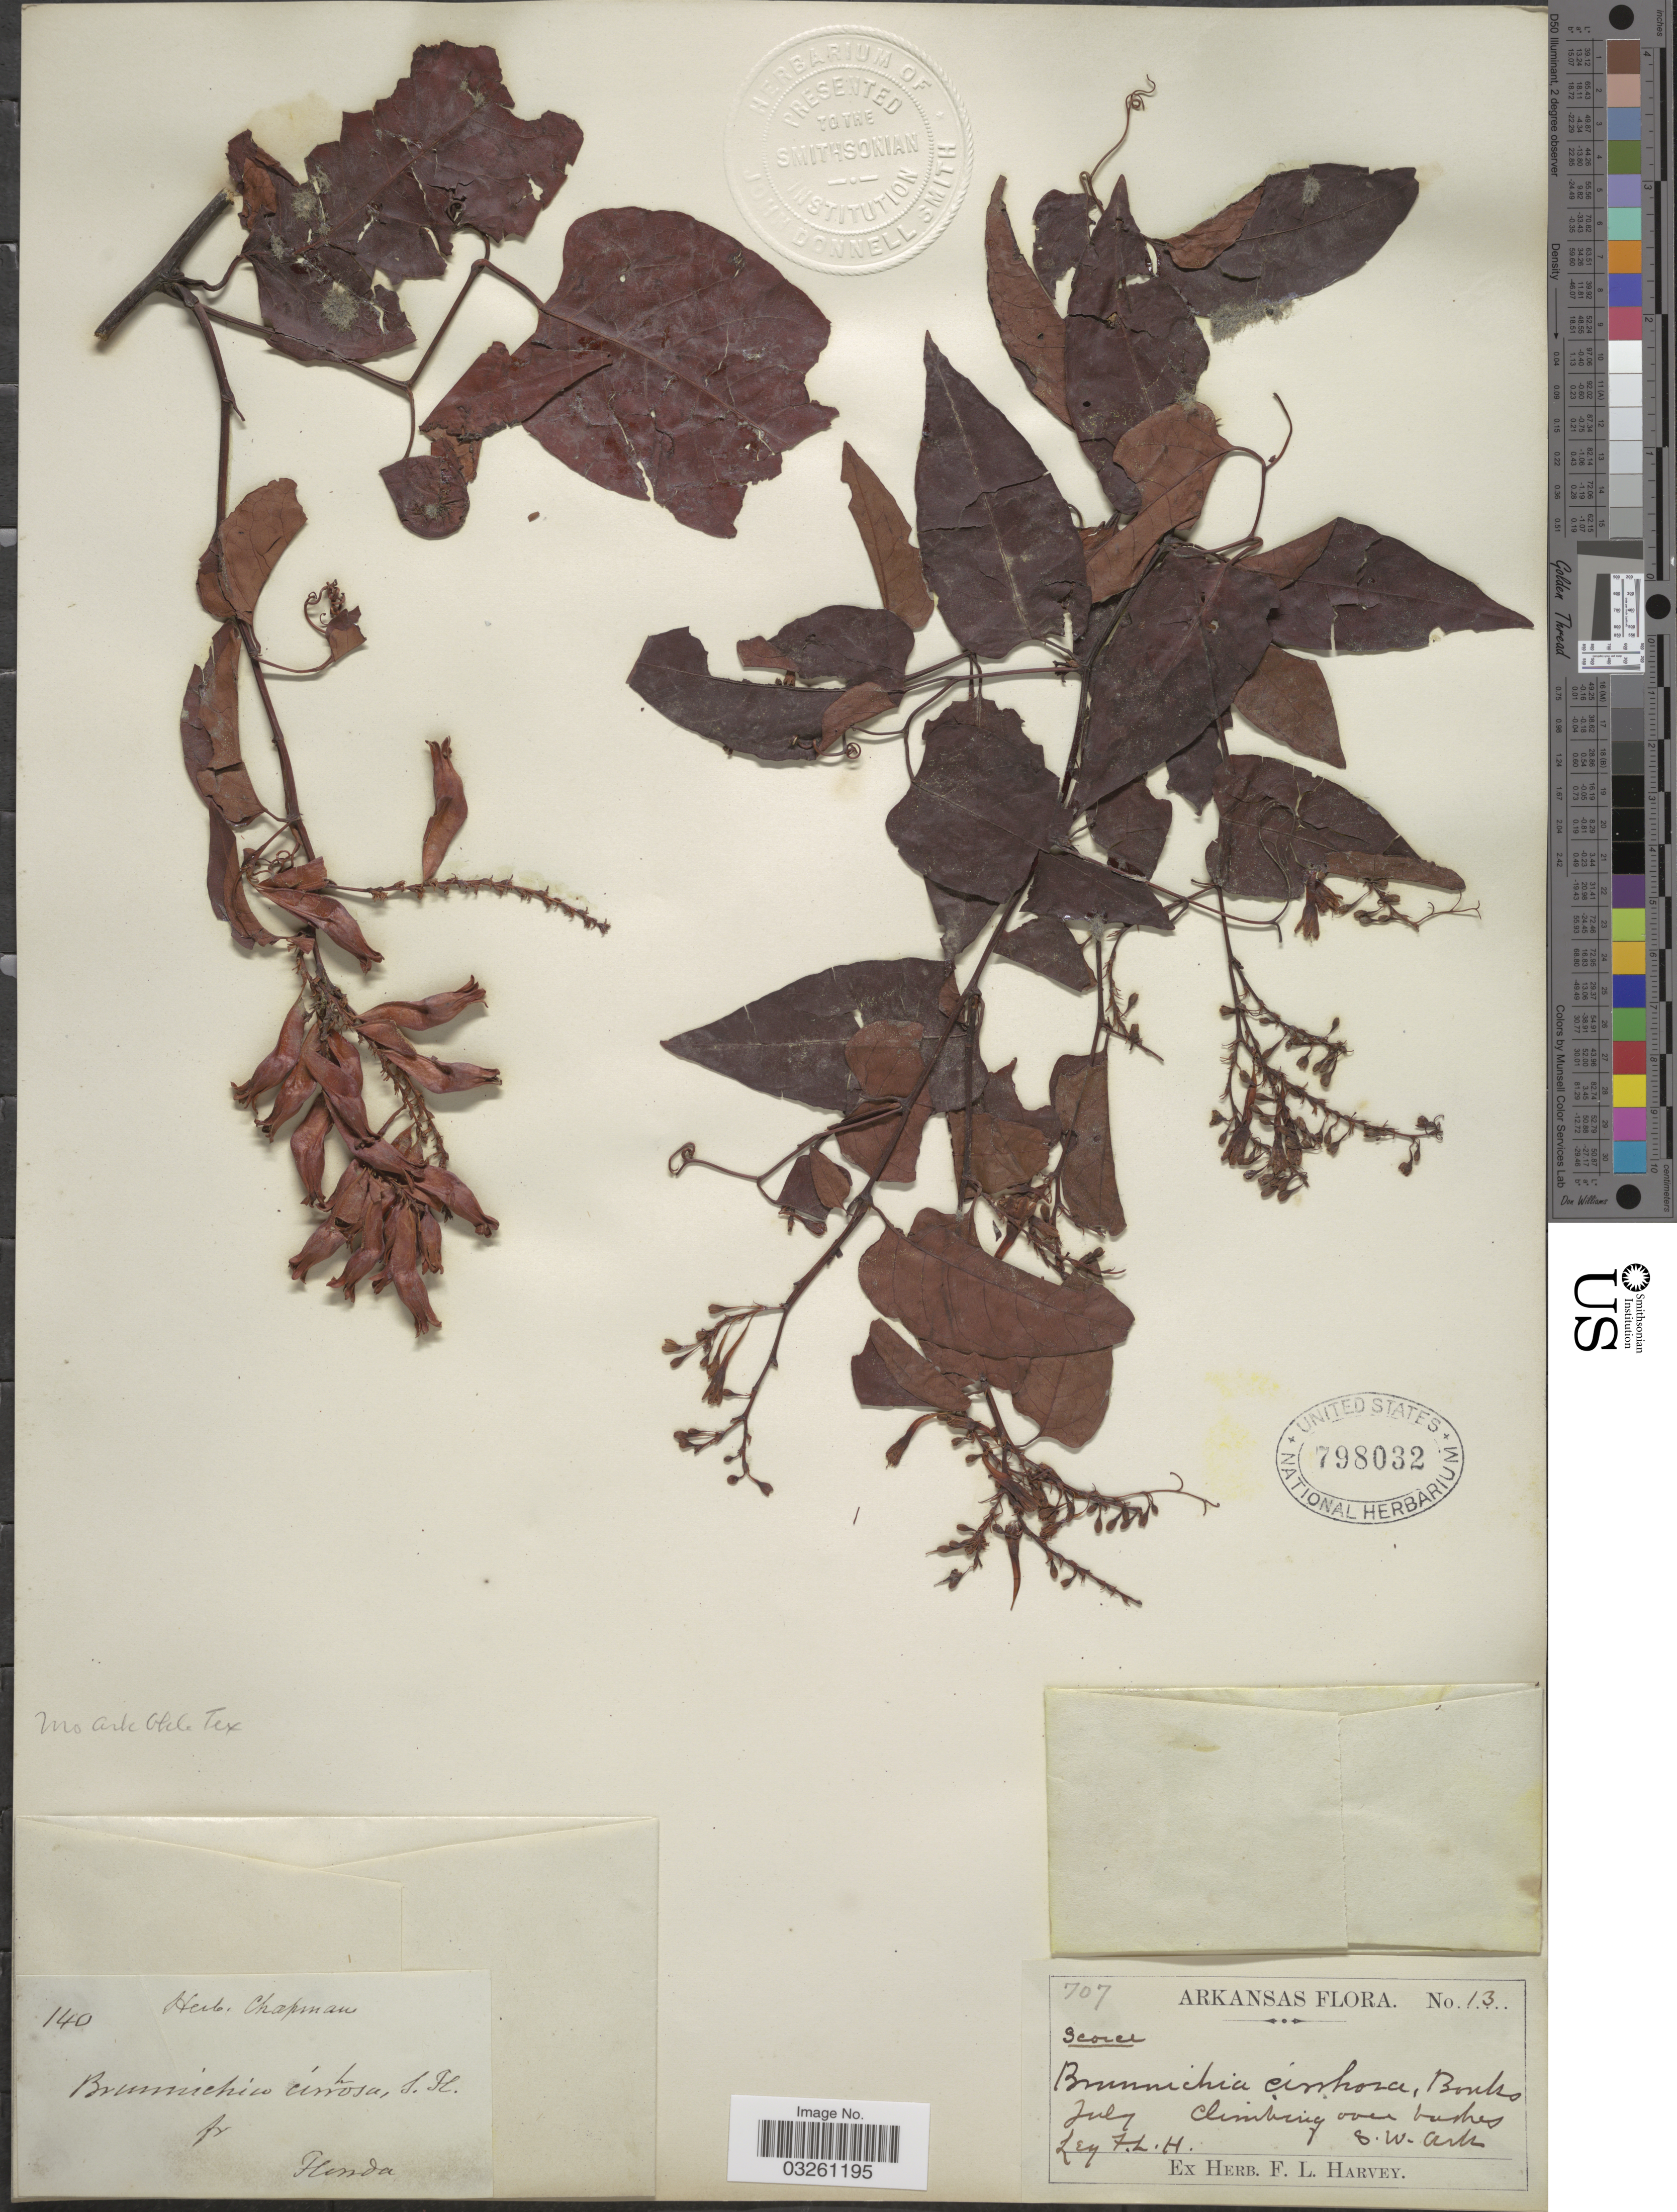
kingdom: Plantae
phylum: Tracheophyta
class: Magnoliopsida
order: Caryophyllales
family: Polygonaceae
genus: Brunnichia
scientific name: Brunnichia cirrhosa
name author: Gaertn.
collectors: ex herb. Chapman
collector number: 140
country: United States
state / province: Florida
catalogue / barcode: US 798032-2